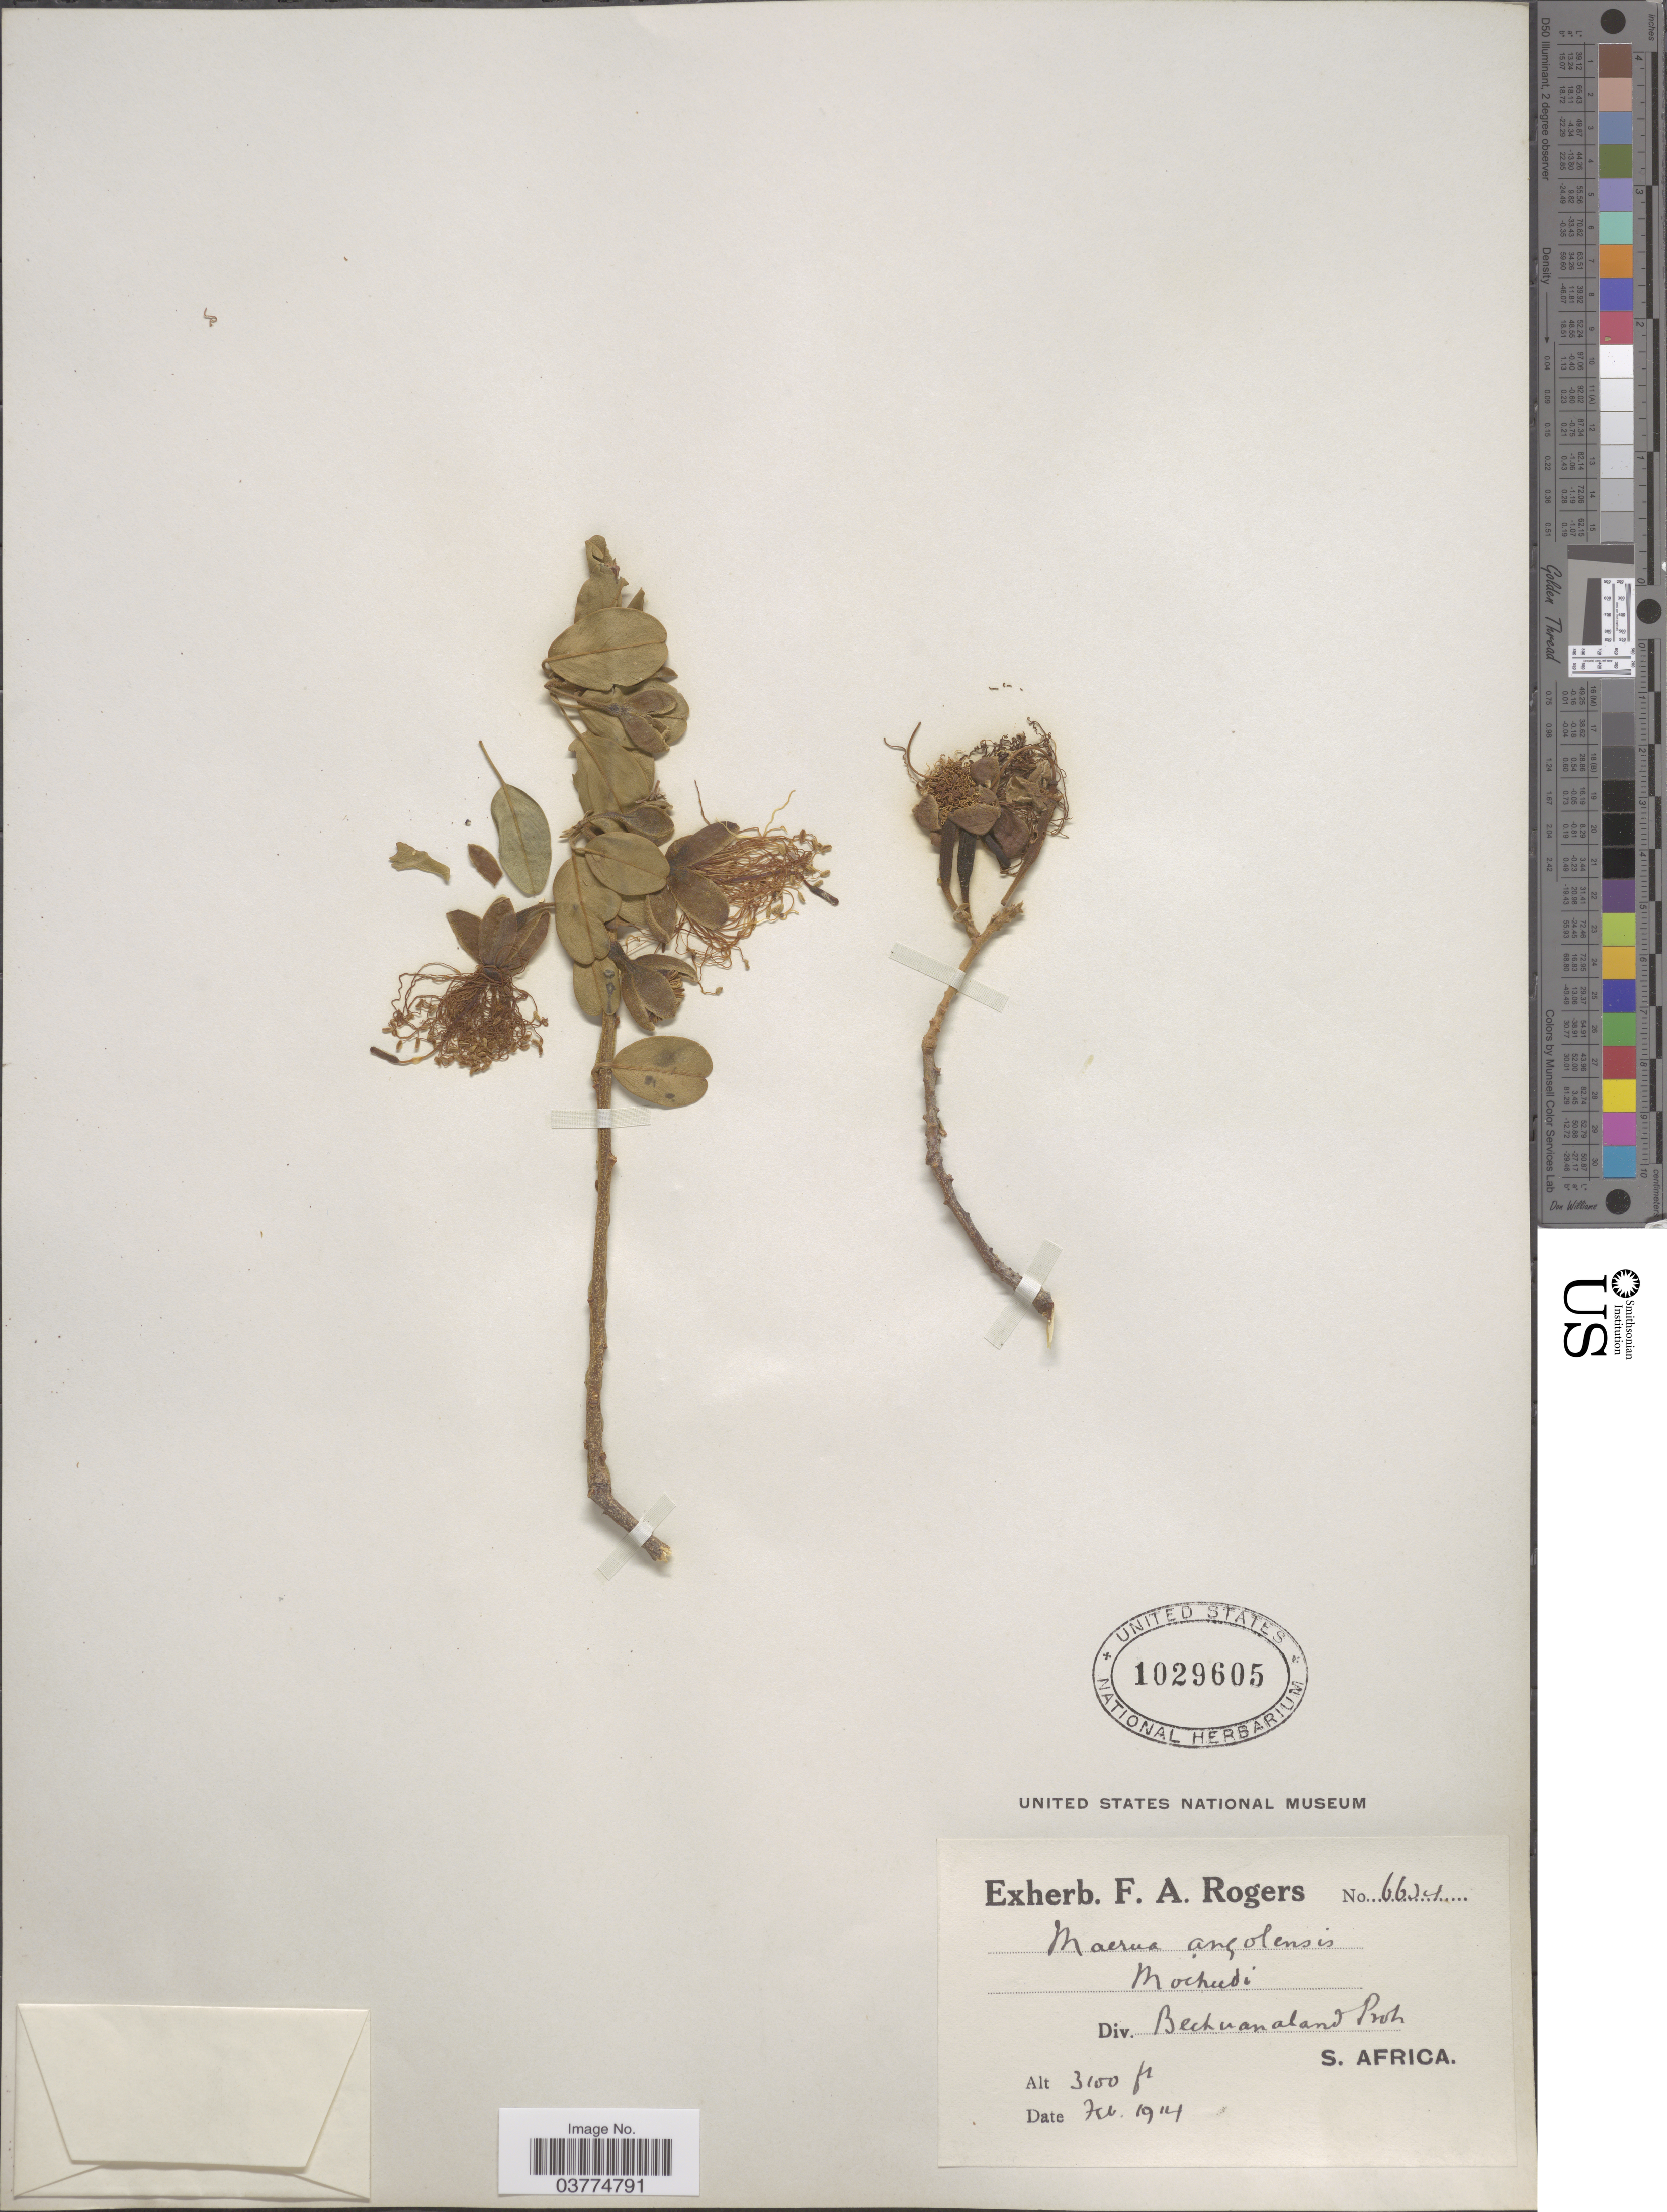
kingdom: Plantae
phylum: Tracheophyta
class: Magnoliopsida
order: Brassicales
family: Capparaceae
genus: Maerua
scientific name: Maerua angolensis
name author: DC.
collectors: ex herb. F. A. Rogers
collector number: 6604*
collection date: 1914-02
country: Botswana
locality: Mochudi. Div. Bechuanaland Prot.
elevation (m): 945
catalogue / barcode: US 1029605